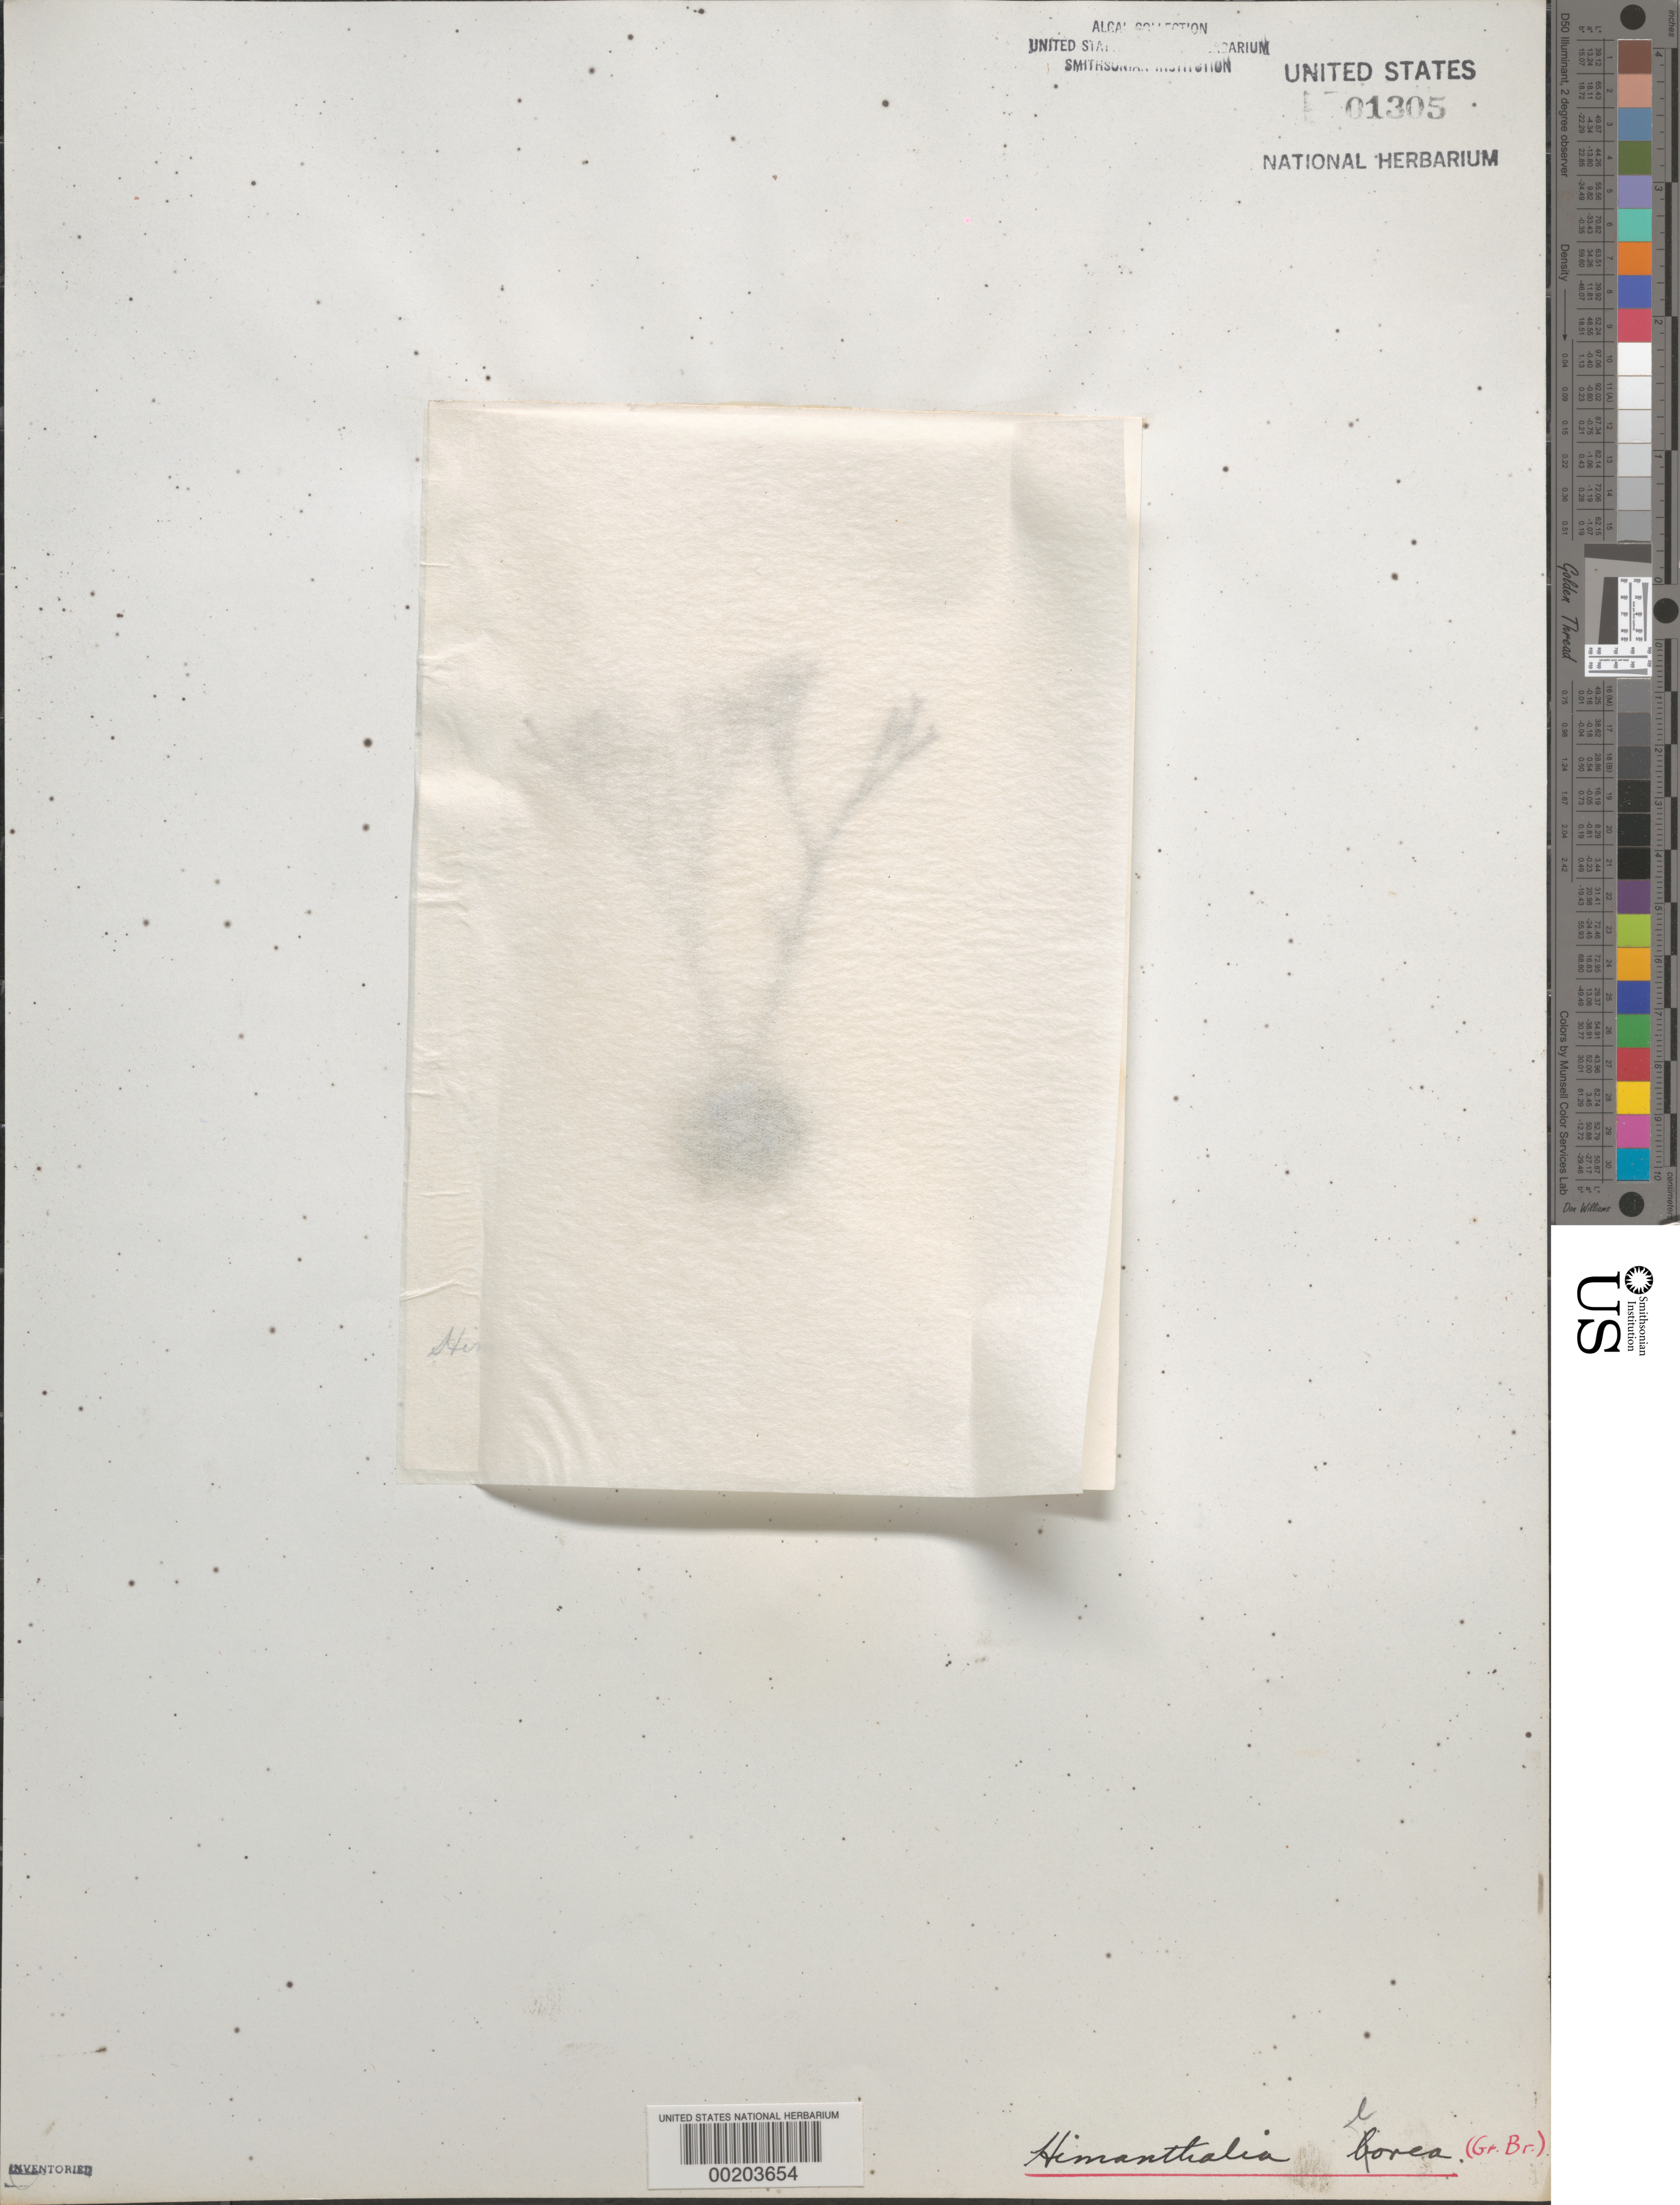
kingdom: Chromista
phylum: Ochrophyta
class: Phaeophyceae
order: Fucales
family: Himanthaliaceae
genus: Himanthalia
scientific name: Himanthalia elongata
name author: (L.) S.F. Gray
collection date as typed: Feb 1873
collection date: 1873-02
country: United Kingdom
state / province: England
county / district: Cornwall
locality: Edgecombe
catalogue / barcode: US 1305